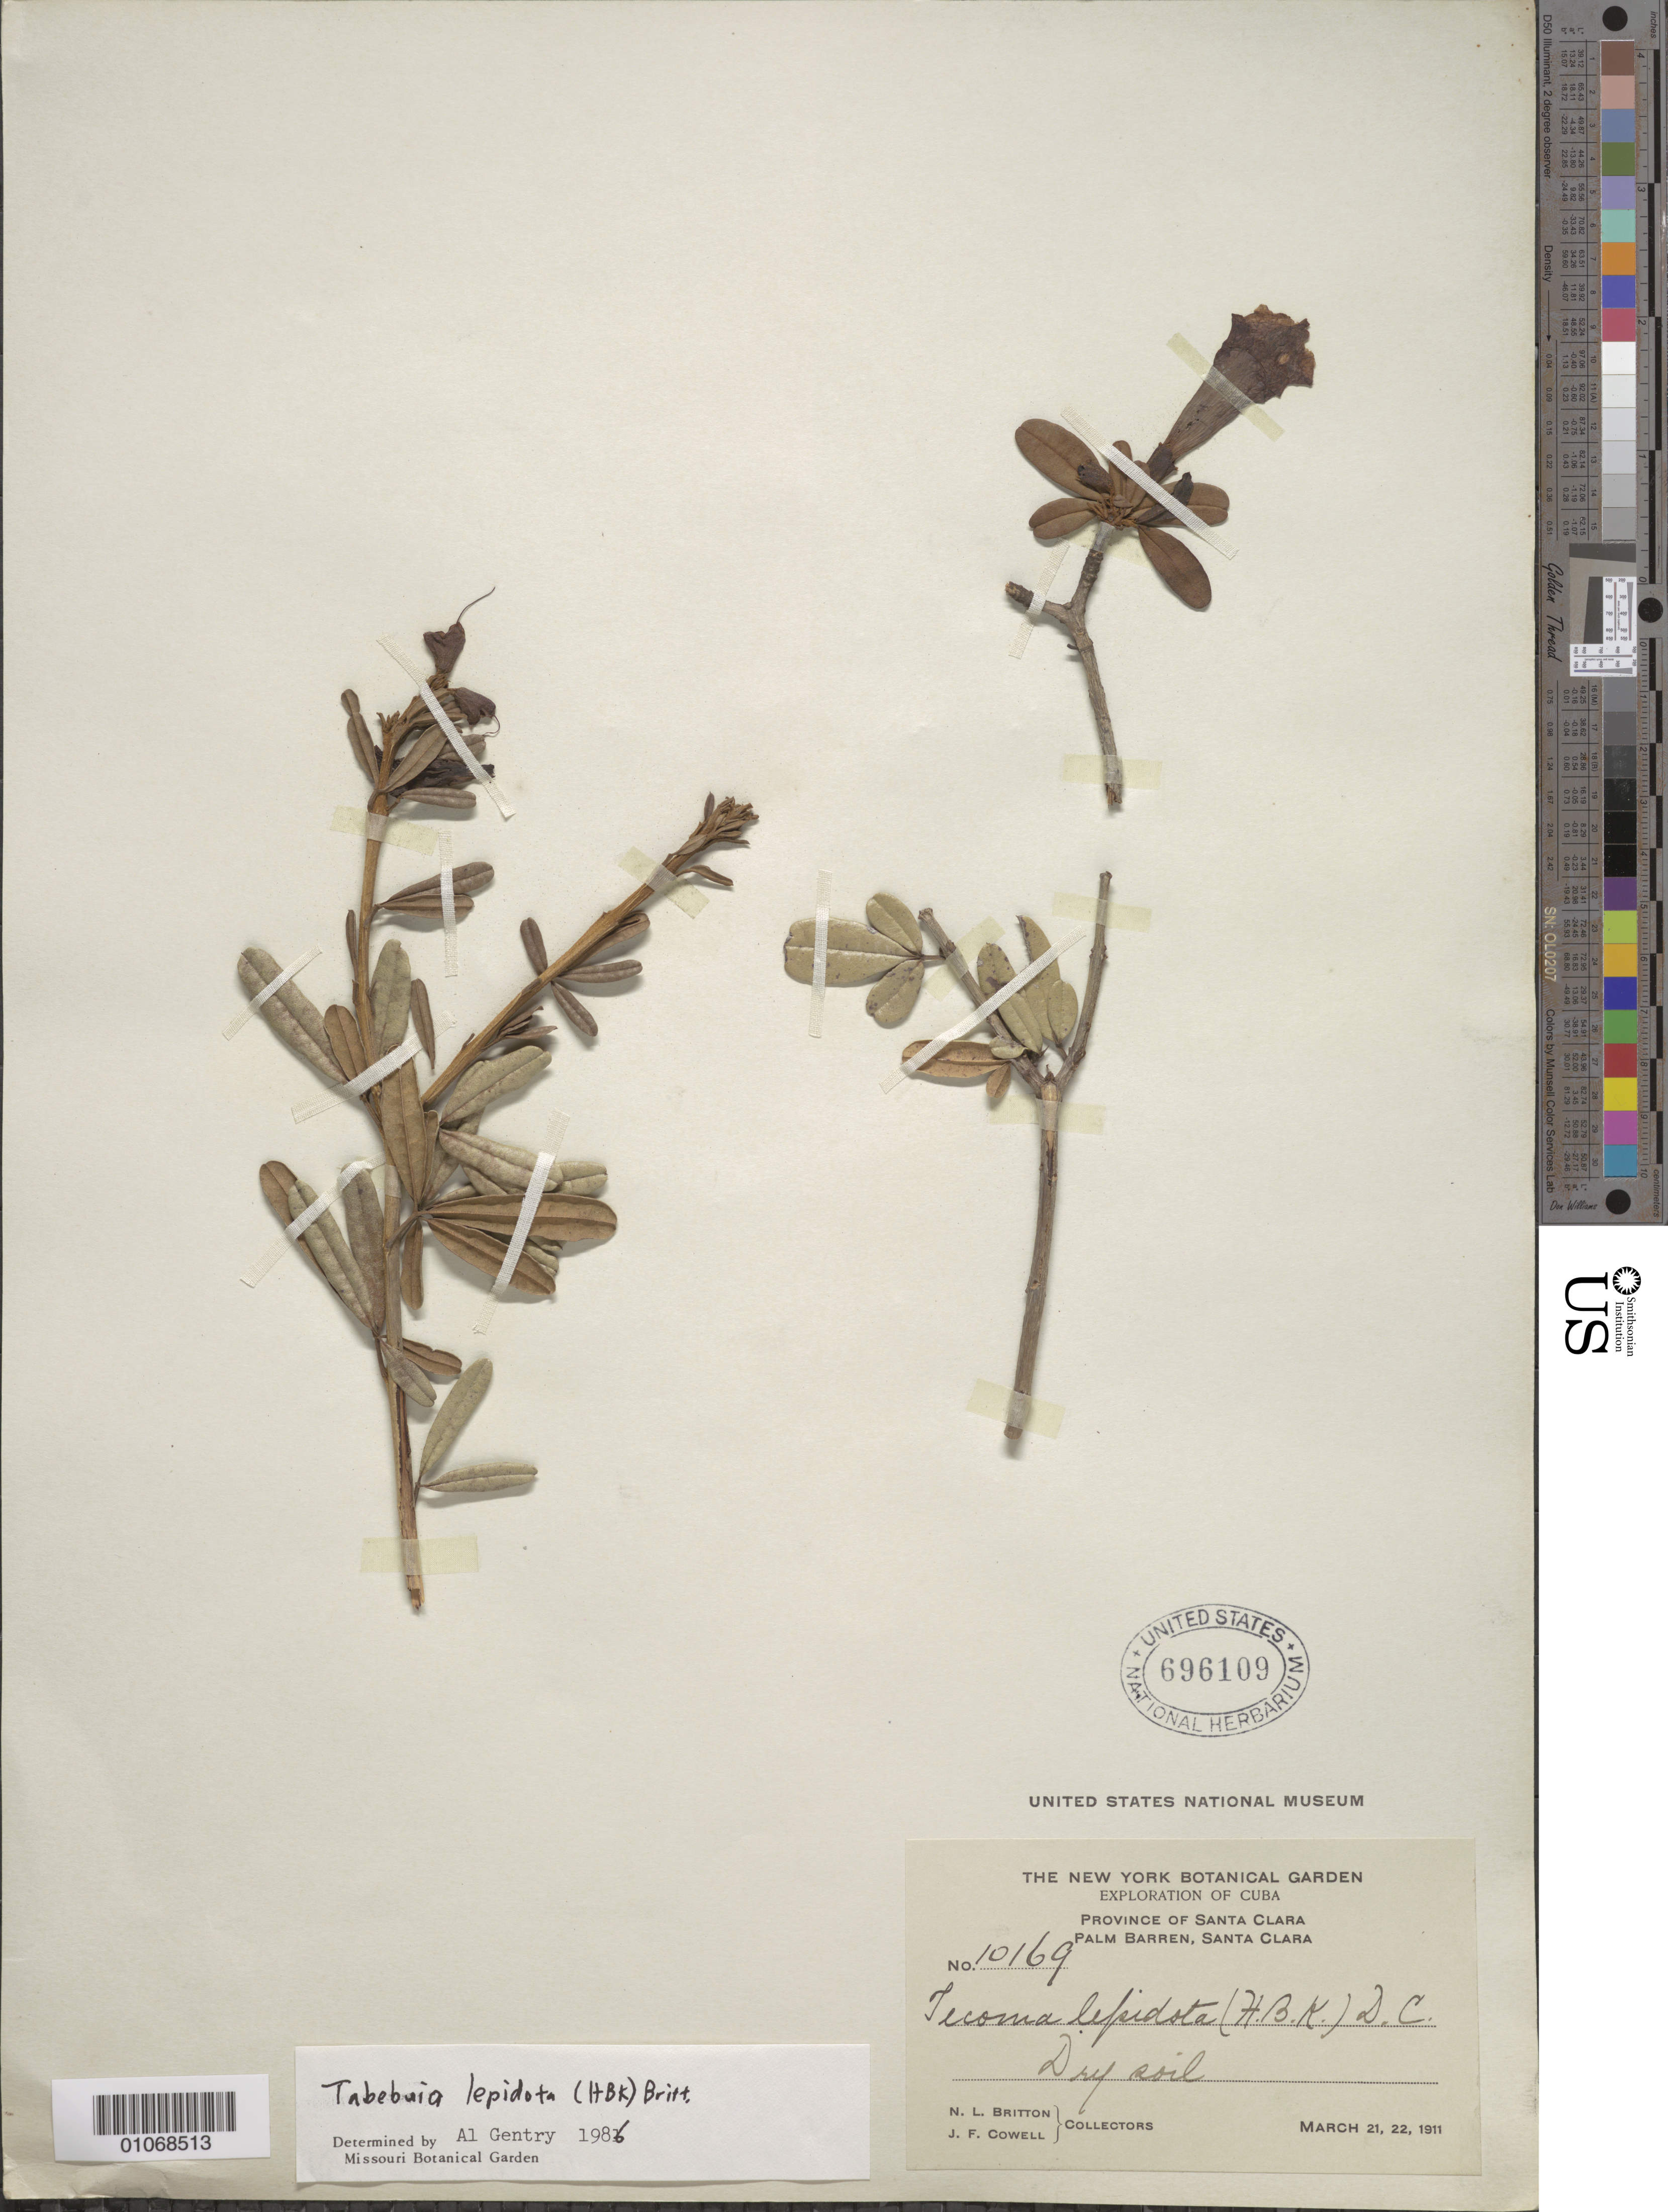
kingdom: Plantae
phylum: Tracheophyta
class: Magnoliopsida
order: Lamiales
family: Bignoniaceae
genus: Tabebuia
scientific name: Tabebuia lepidota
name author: (Kunth) Britton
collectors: N. Britton & J. F. Cowell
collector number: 10169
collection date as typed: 21 Mar 1911 to 22 Mar 1911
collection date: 1911-03-21/1911-03-22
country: Cuba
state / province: Villa Clara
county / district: Santa Clara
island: Cuba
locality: Palm Barren, dry soil, Santa Clara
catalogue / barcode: US 696109